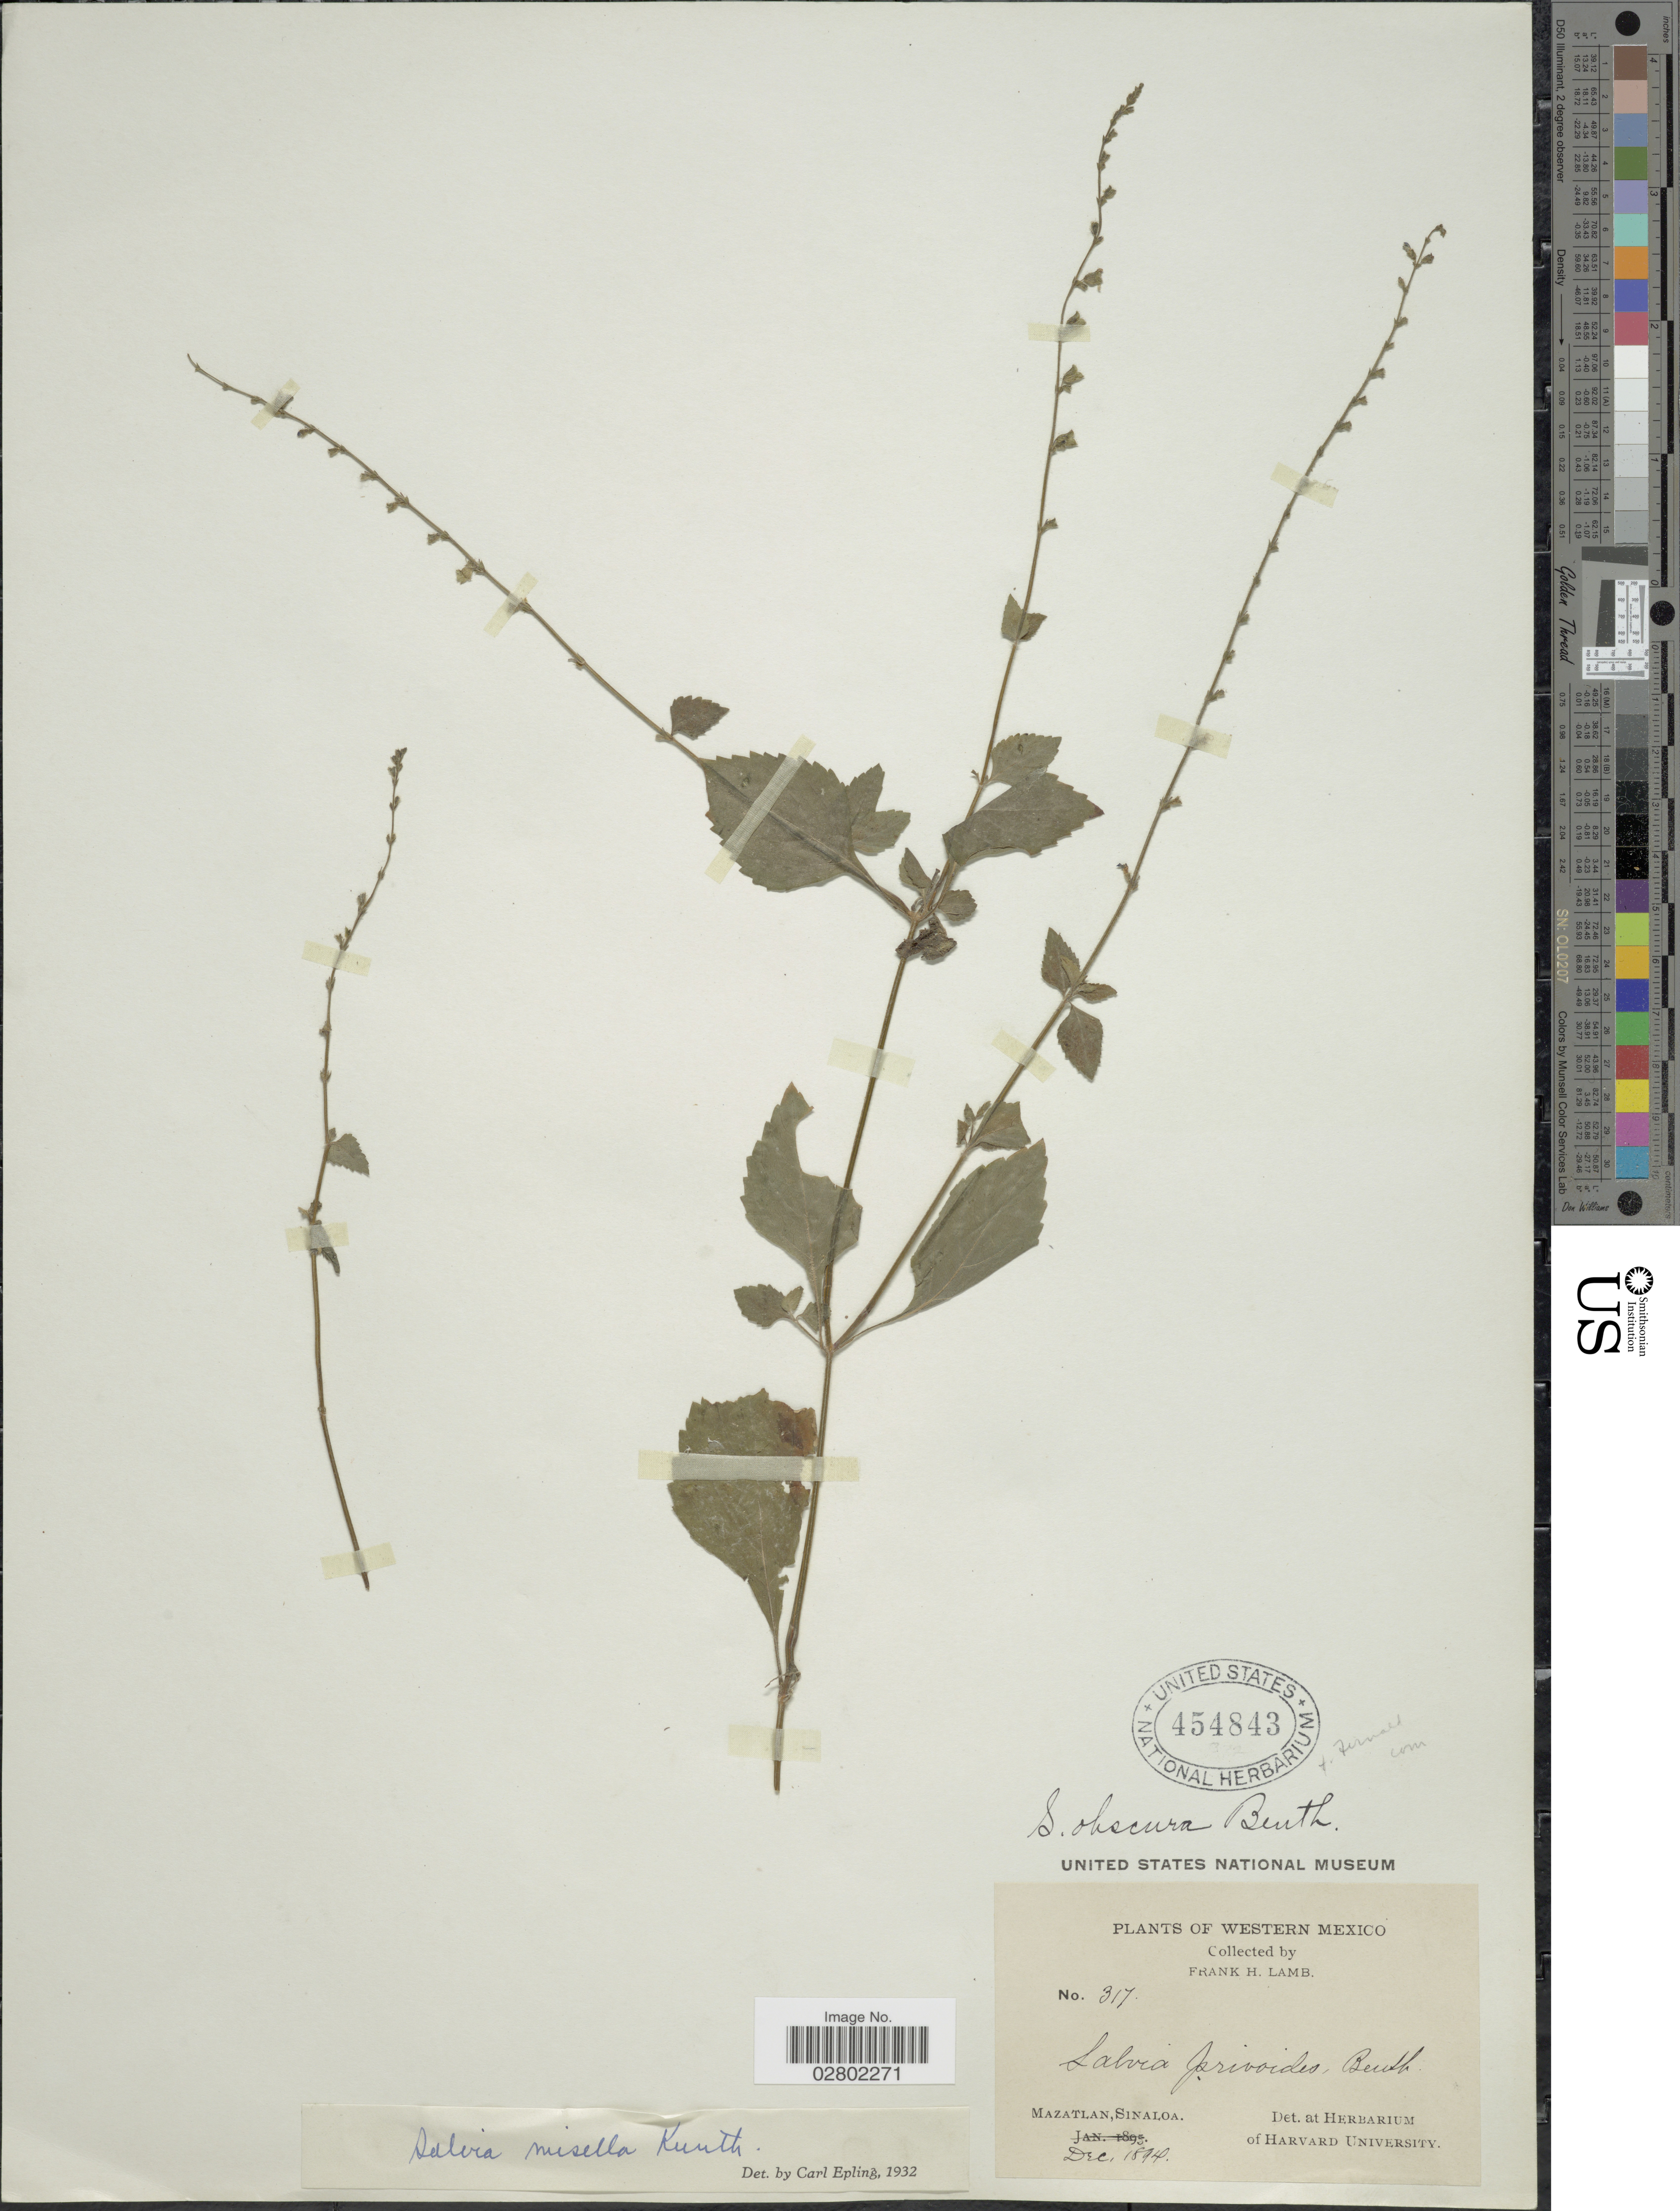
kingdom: Plantae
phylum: Tracheophyta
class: Magnoliopsida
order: Lamiales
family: Lamiaceae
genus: Salvia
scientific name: Salvia misella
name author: Kunth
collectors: F. H. Lamb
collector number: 317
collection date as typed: Dec 1894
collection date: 1894-12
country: Mexico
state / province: Sinaloa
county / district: Mazatlán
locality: Mazatlán.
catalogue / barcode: US 454843